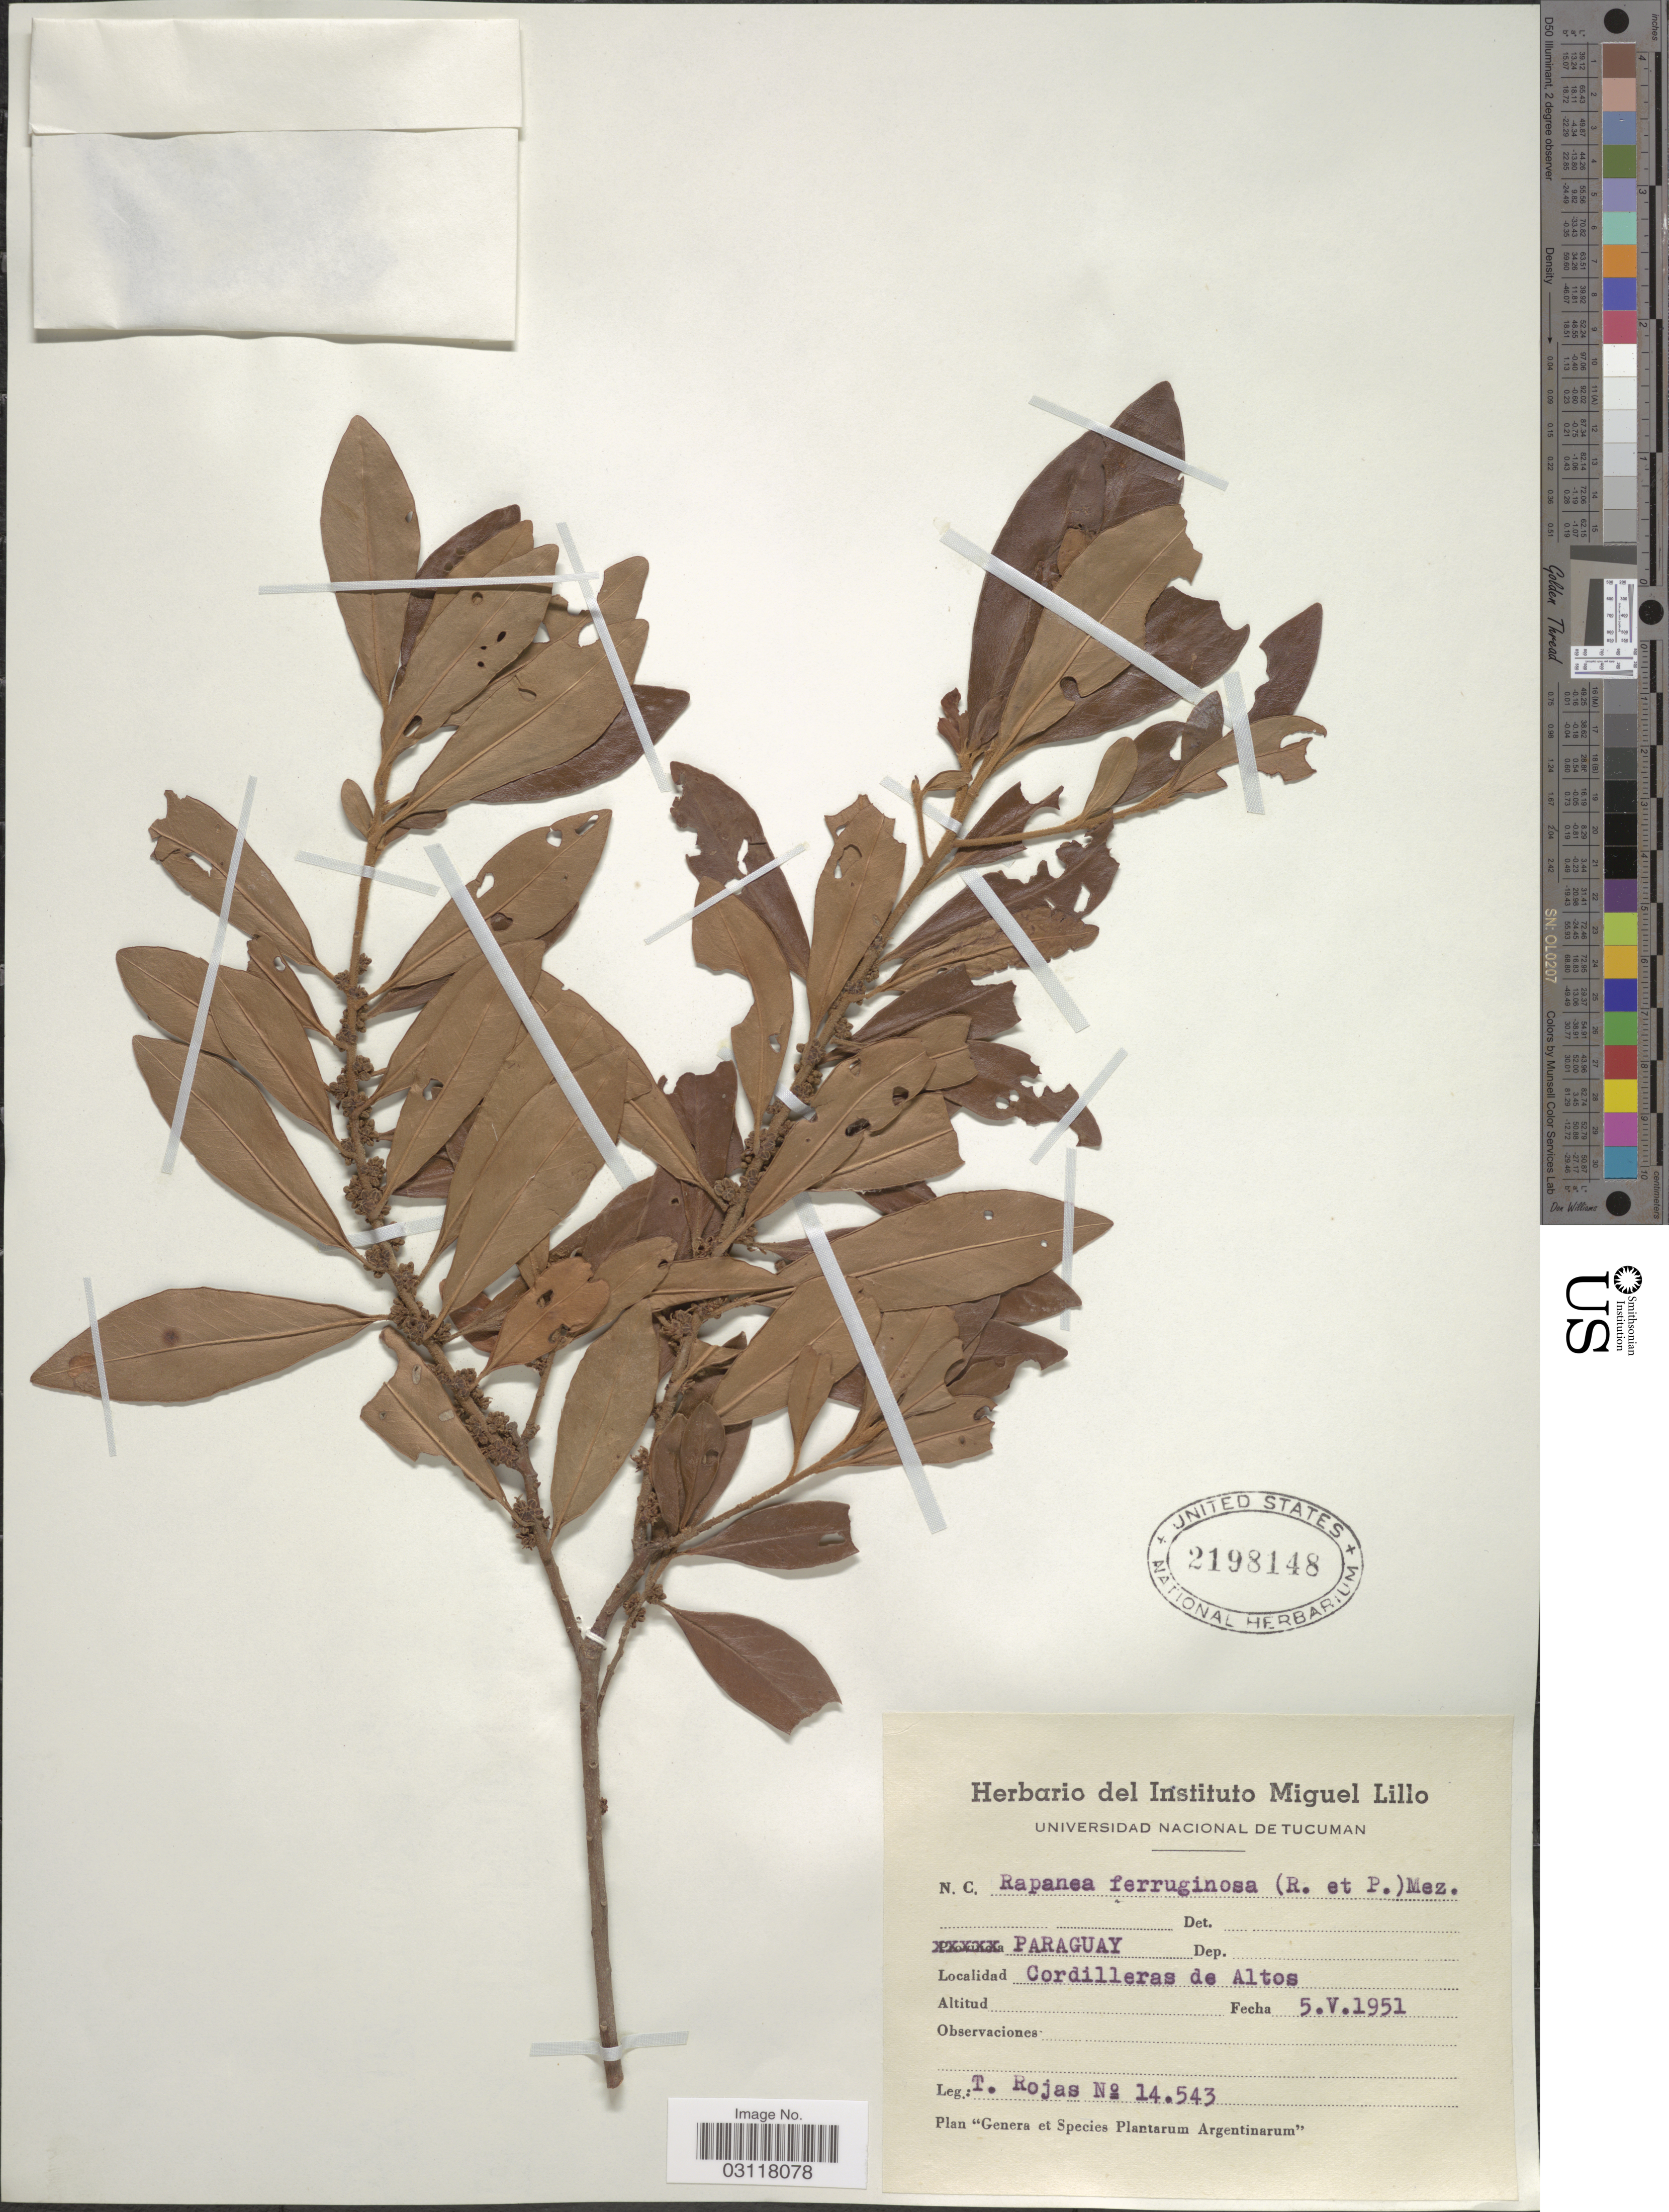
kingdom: Plantae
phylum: Tracheophyta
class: Magnoliopsida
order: Ericales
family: Primulaceae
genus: Rapanea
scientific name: Rapanea ferruginea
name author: (Ruiz & Pav.) Mez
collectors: T. Rojas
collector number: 14543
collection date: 1951-05-05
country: Paraguay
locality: Cordillera de Altos.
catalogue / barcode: US 2198148